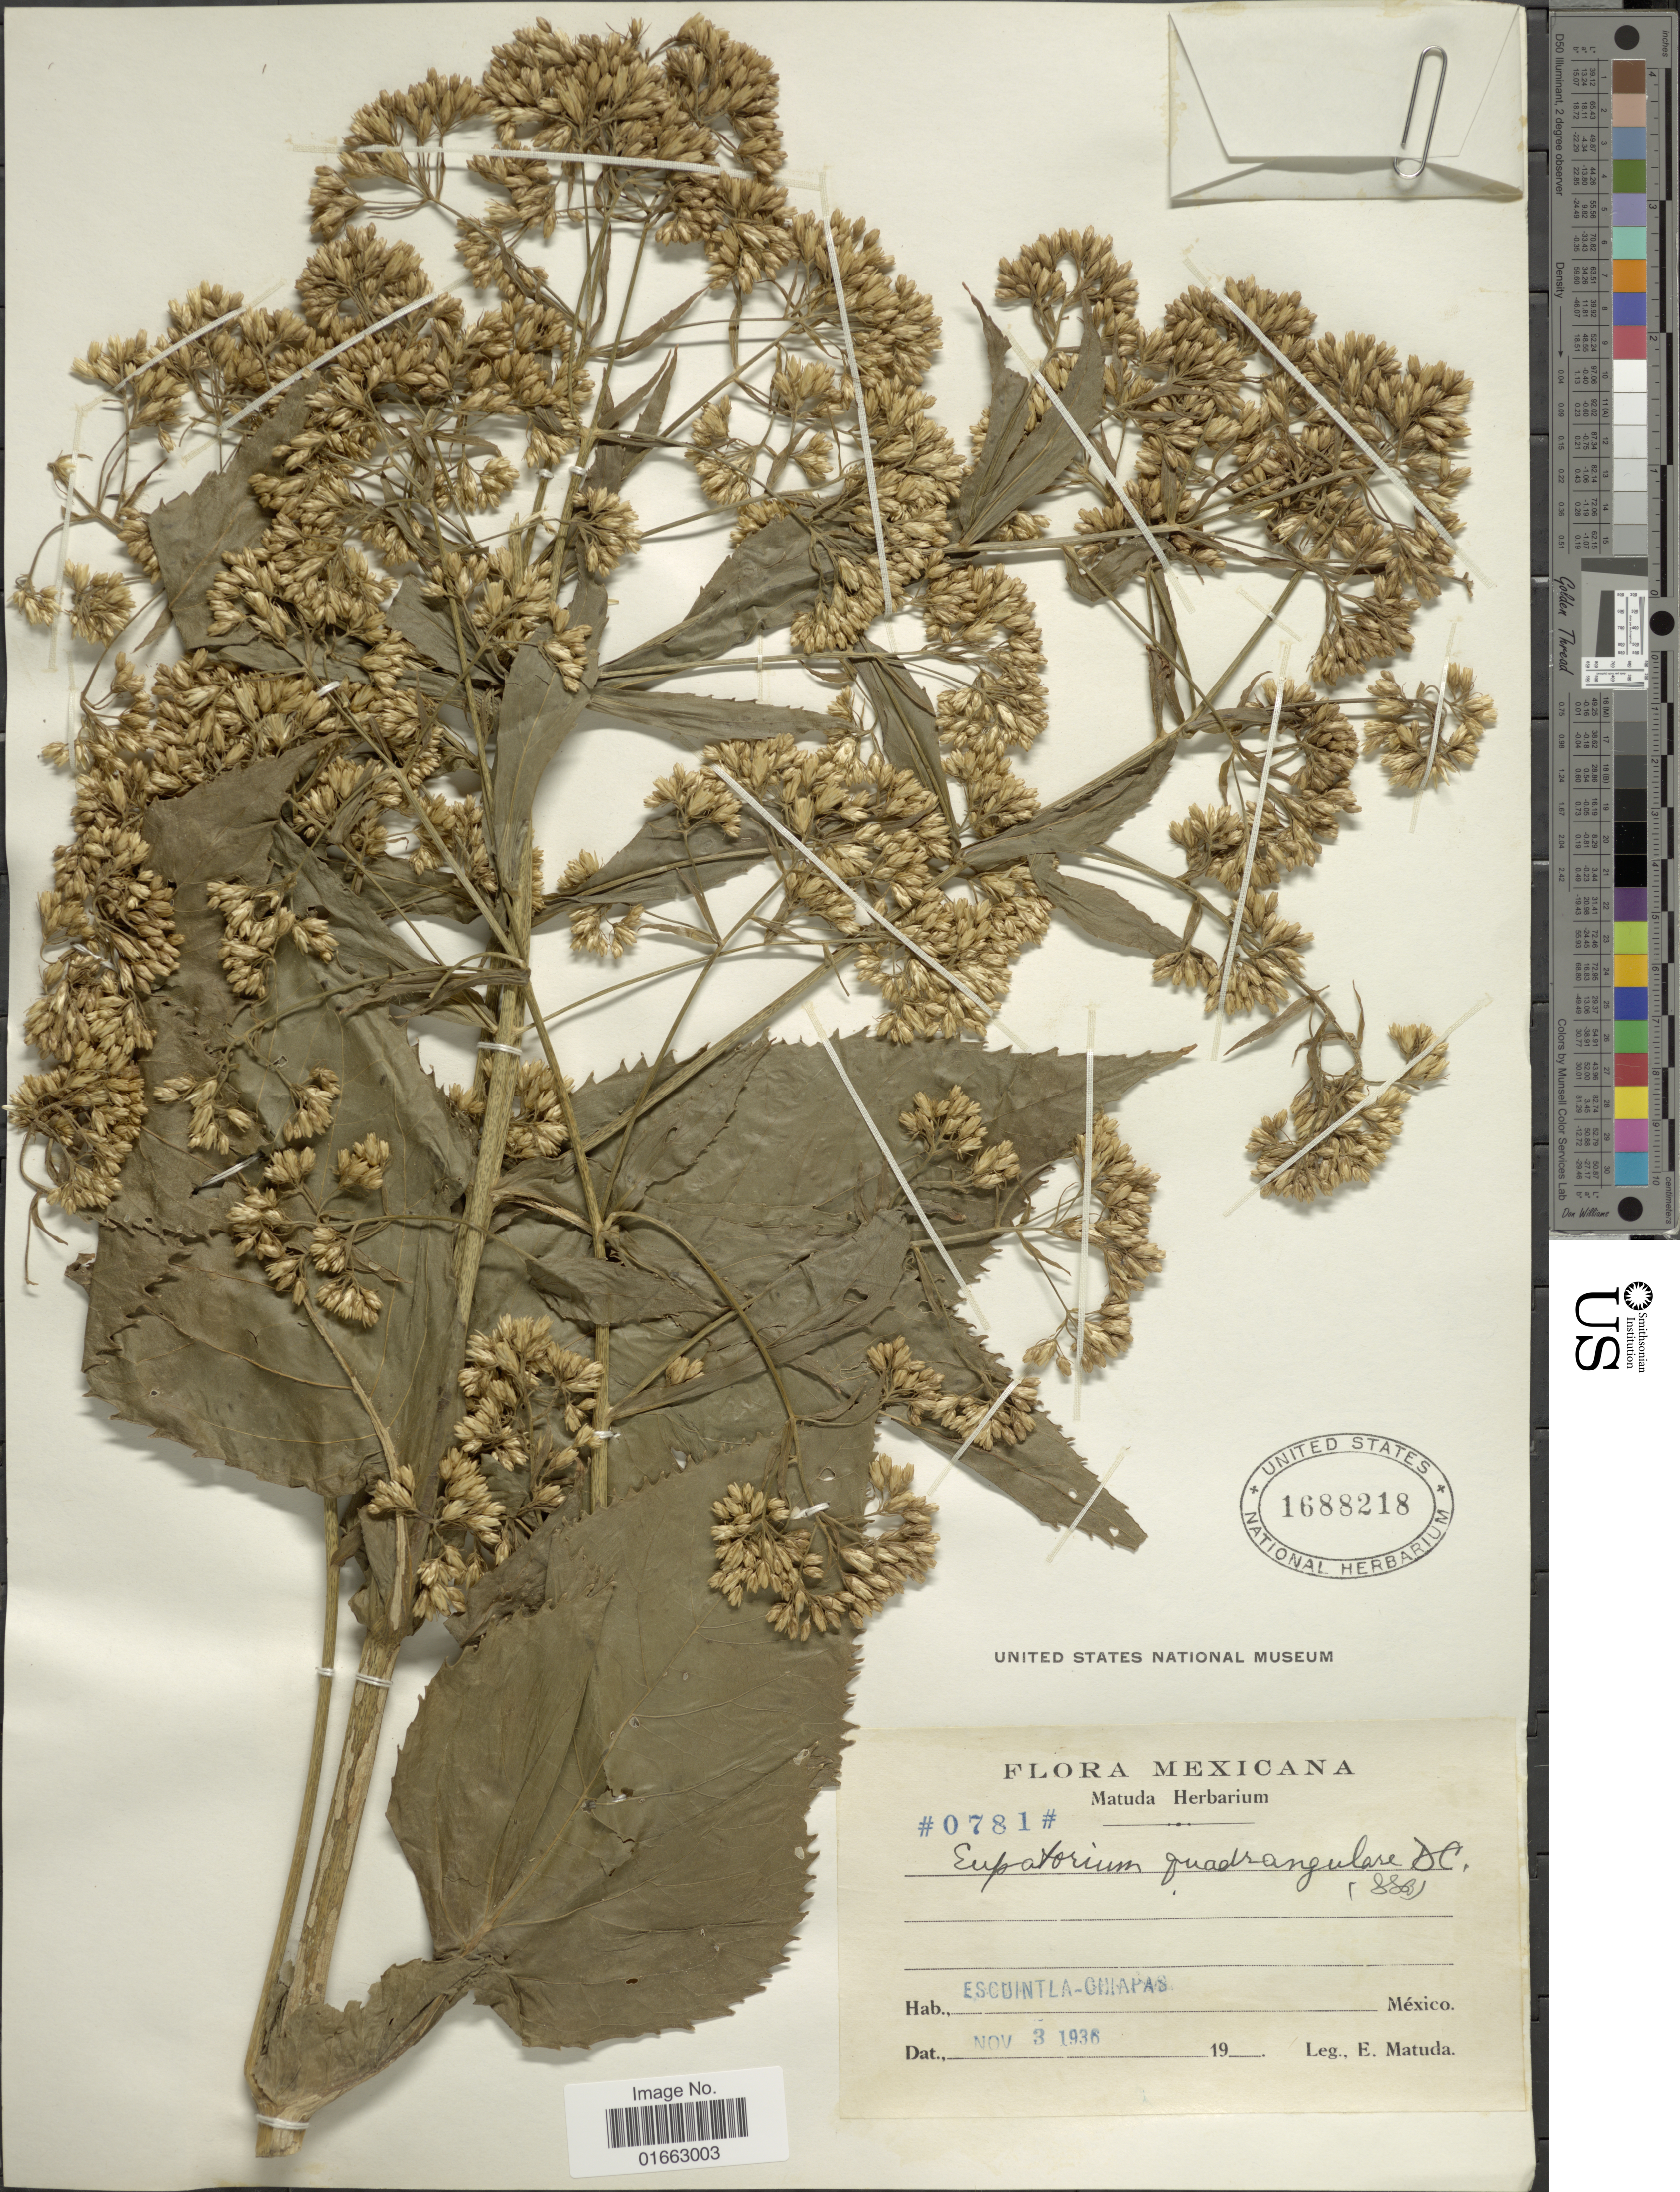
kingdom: Plantae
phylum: Tracheophyta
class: Magnoliopsida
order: Asterales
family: Asteraceae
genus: Critonia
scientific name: Critonia quadrangularis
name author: (DC.) R.M. King & H. Rob.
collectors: E. Matuda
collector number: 0781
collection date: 1936-11-03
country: Mexico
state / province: Chiapas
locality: Escuintla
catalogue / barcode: US 1688218